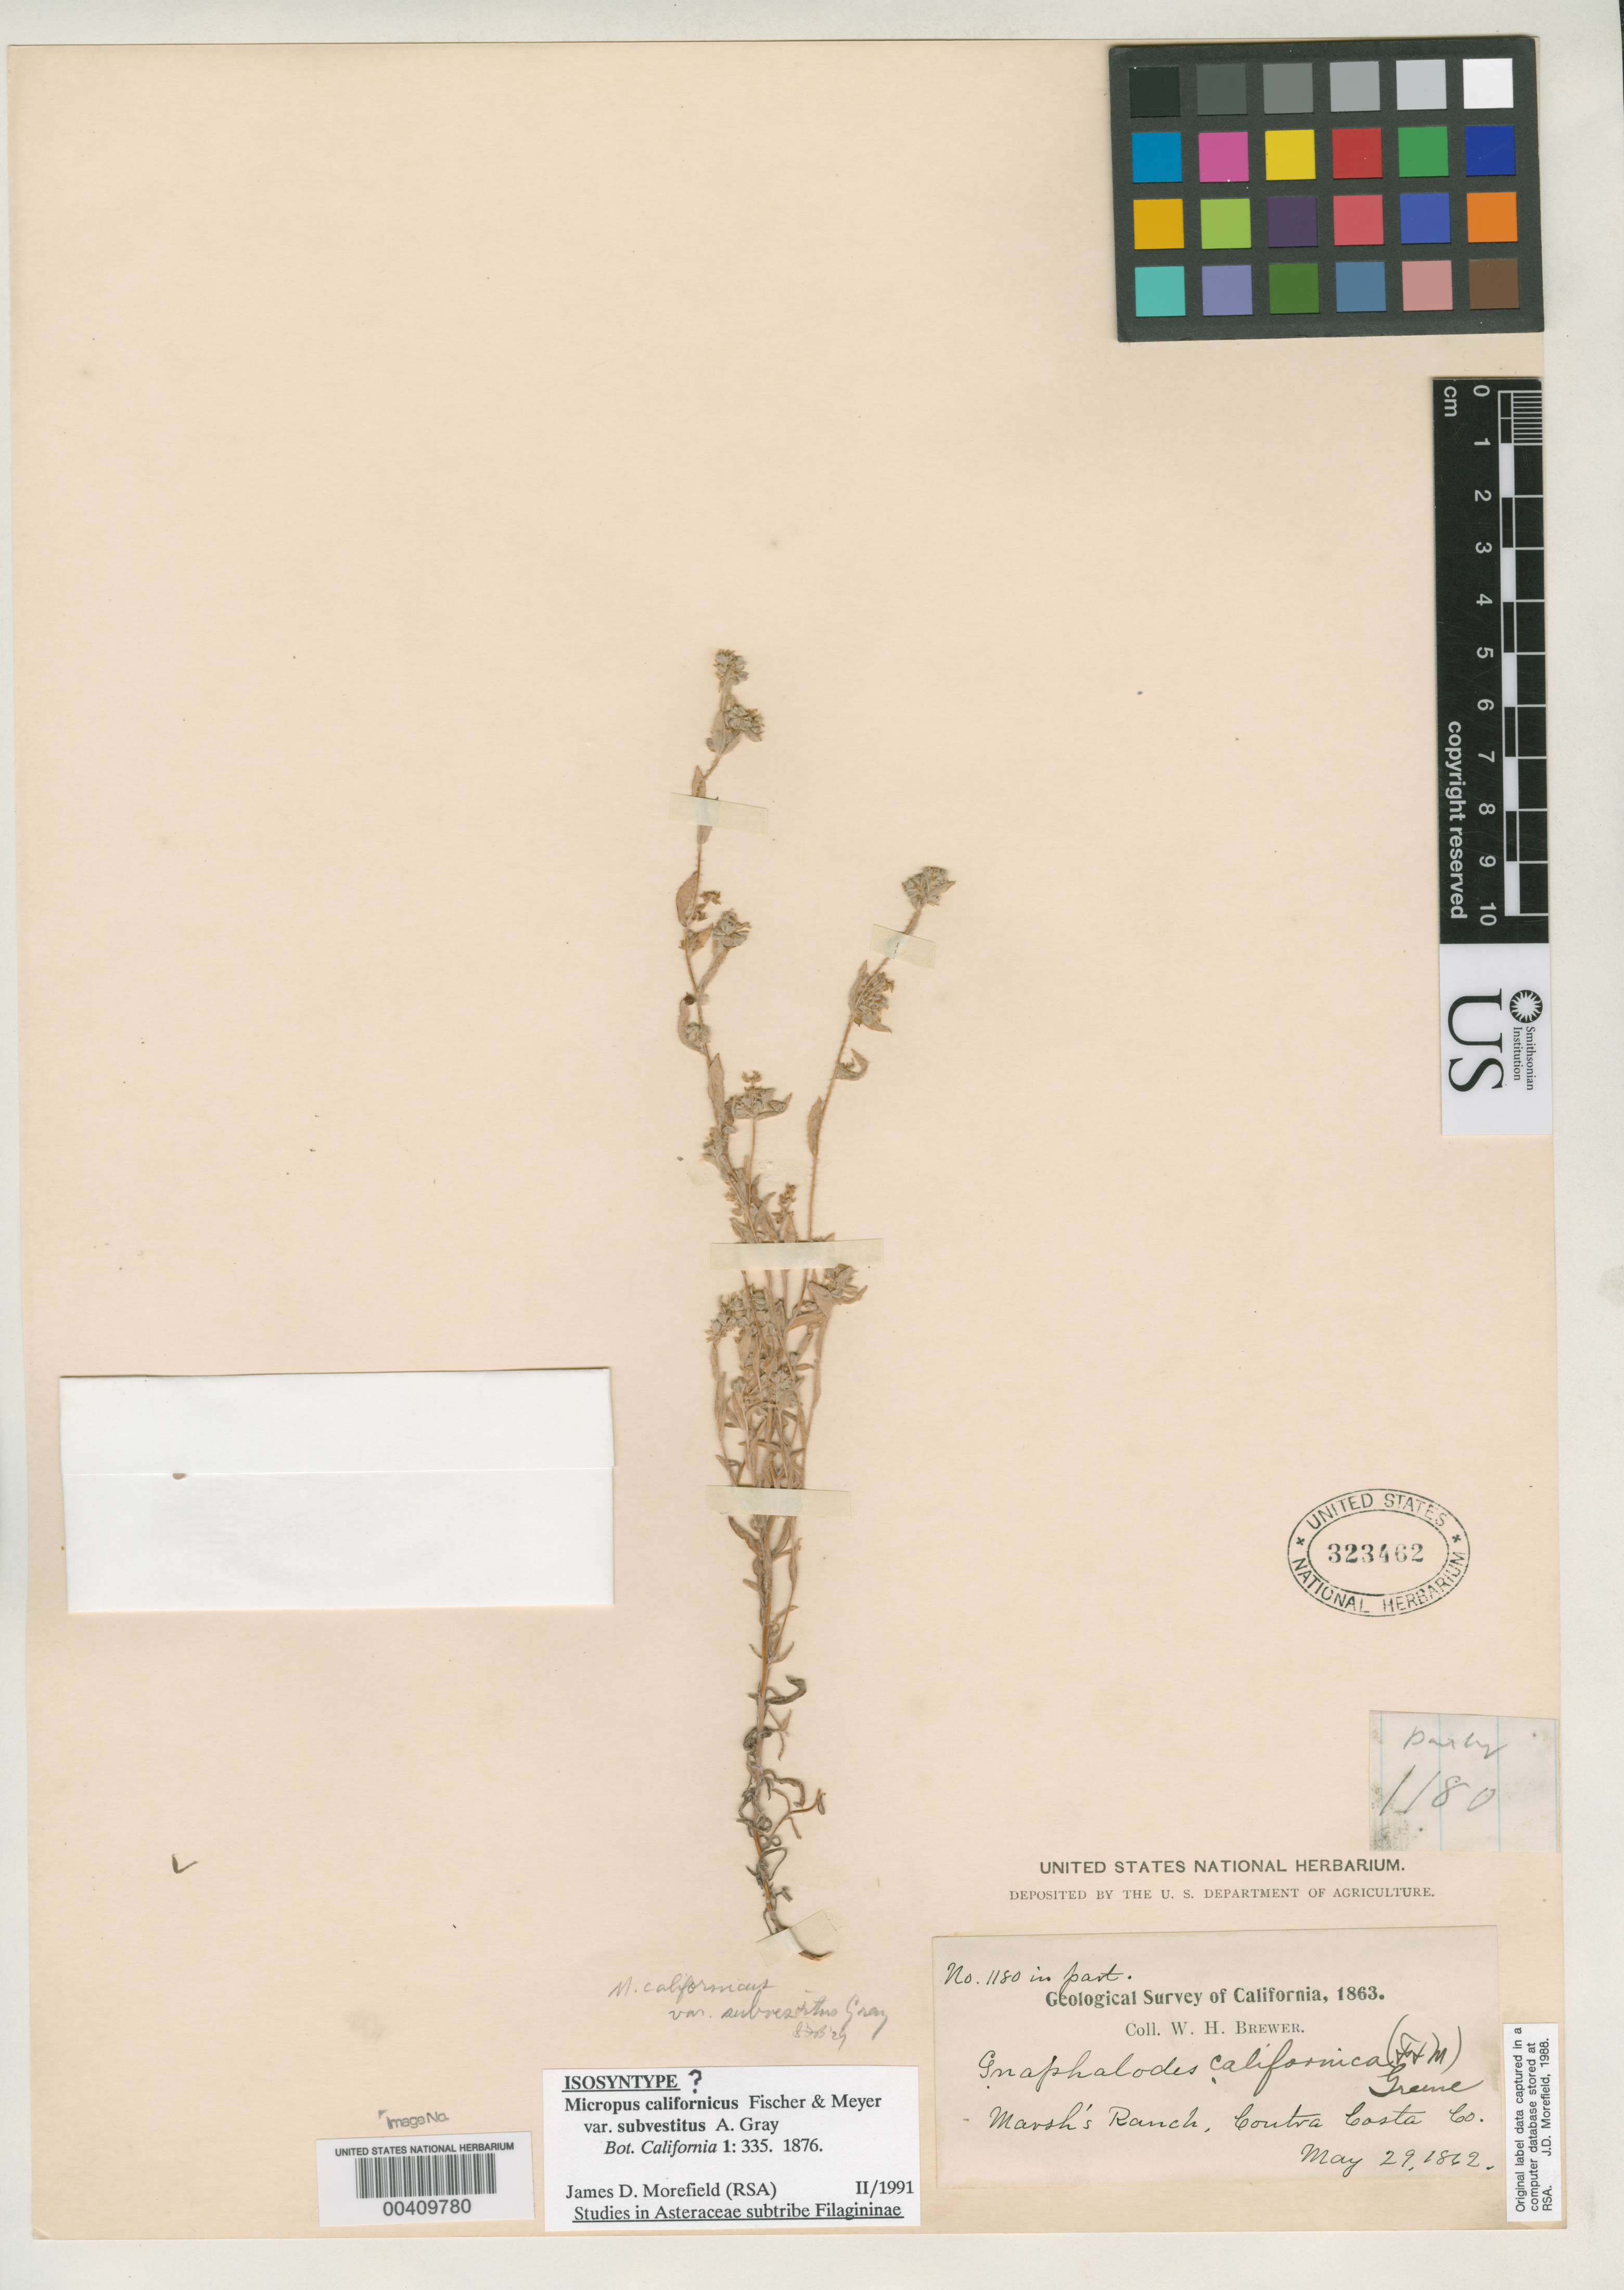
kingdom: Plantae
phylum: Tracheophyta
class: Magnoliopsida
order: Asterales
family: Asteraceae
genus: Micropus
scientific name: Micropus californicus var. subvestitus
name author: A. Gray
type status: Isosyntype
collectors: W. H. Brewer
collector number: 1180 p.p.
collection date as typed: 1863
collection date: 1863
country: United States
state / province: California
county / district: Contra Costa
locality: Marsh's Ranch.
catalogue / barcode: US 323462